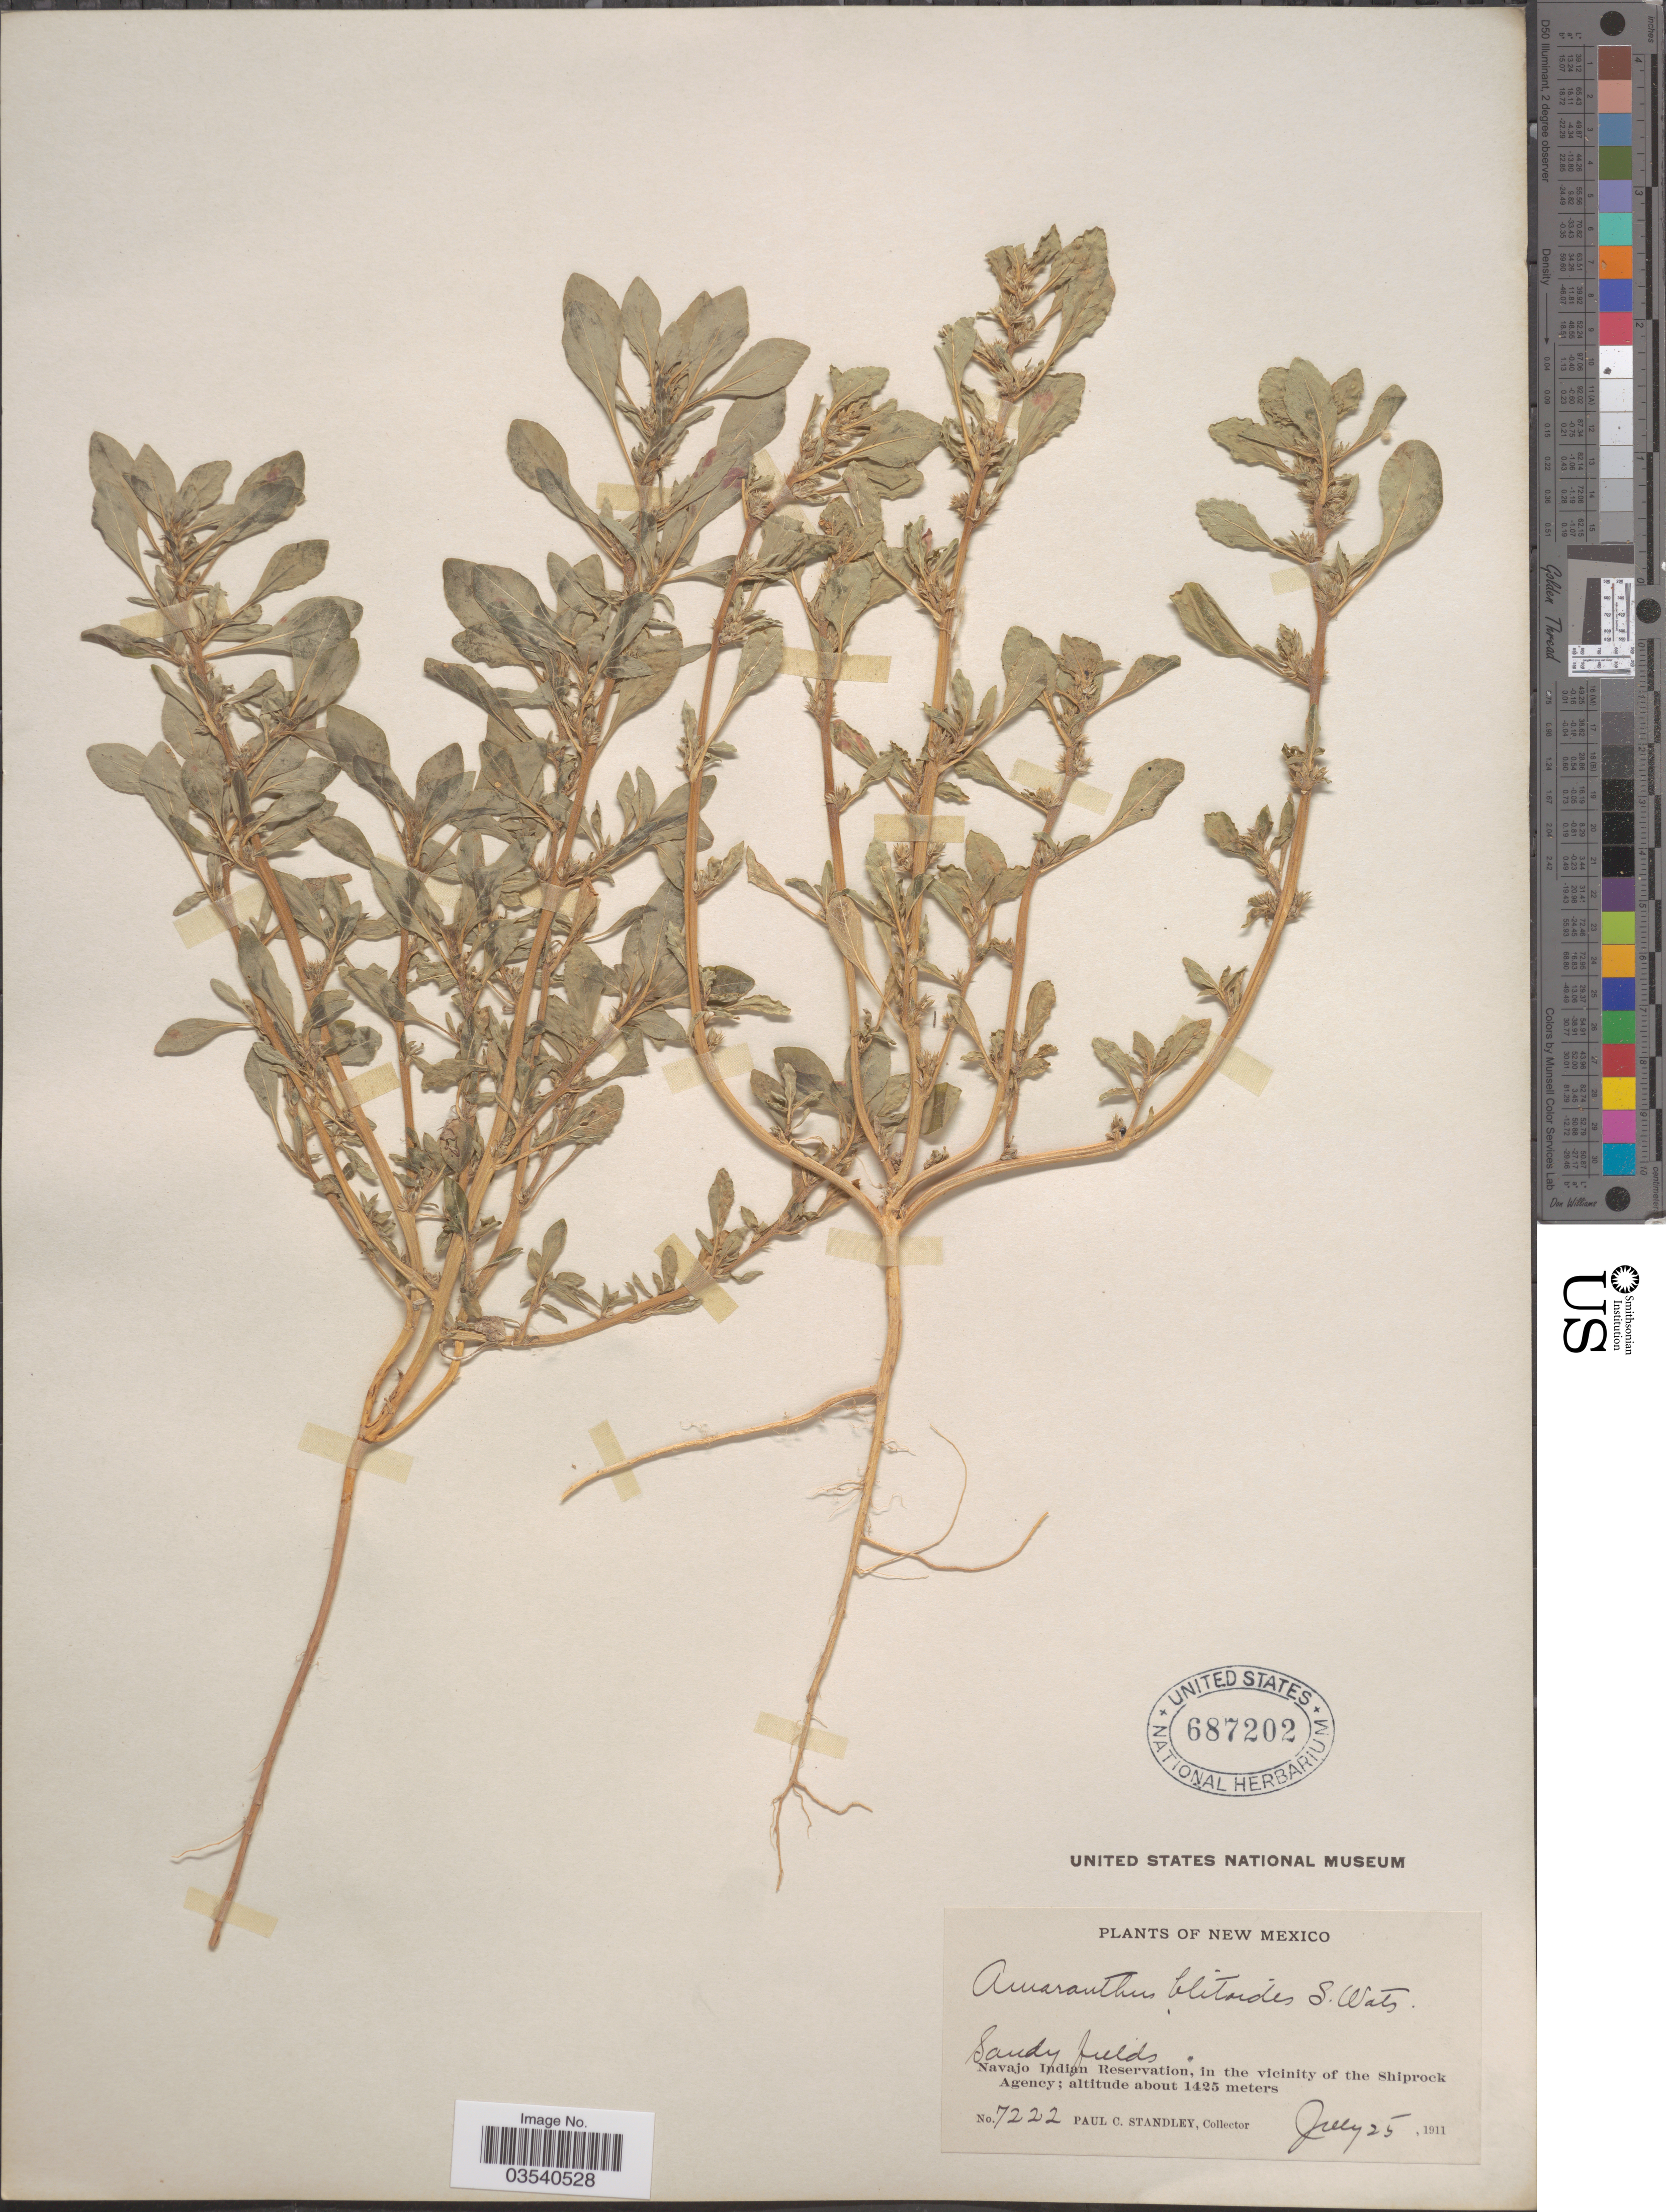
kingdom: Plantae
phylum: Tracheophyta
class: Magnoliopsida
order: Caryophyllales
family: Amaranthaceae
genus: Amaranthus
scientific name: Amaranthus graecizans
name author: L.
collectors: P. C. Standley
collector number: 7222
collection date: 1911-07-25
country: United States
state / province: New Mexico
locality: Navajo Indian Reservation, in the vicinity of the Shiprock Agency.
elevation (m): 1425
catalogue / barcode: US 687202